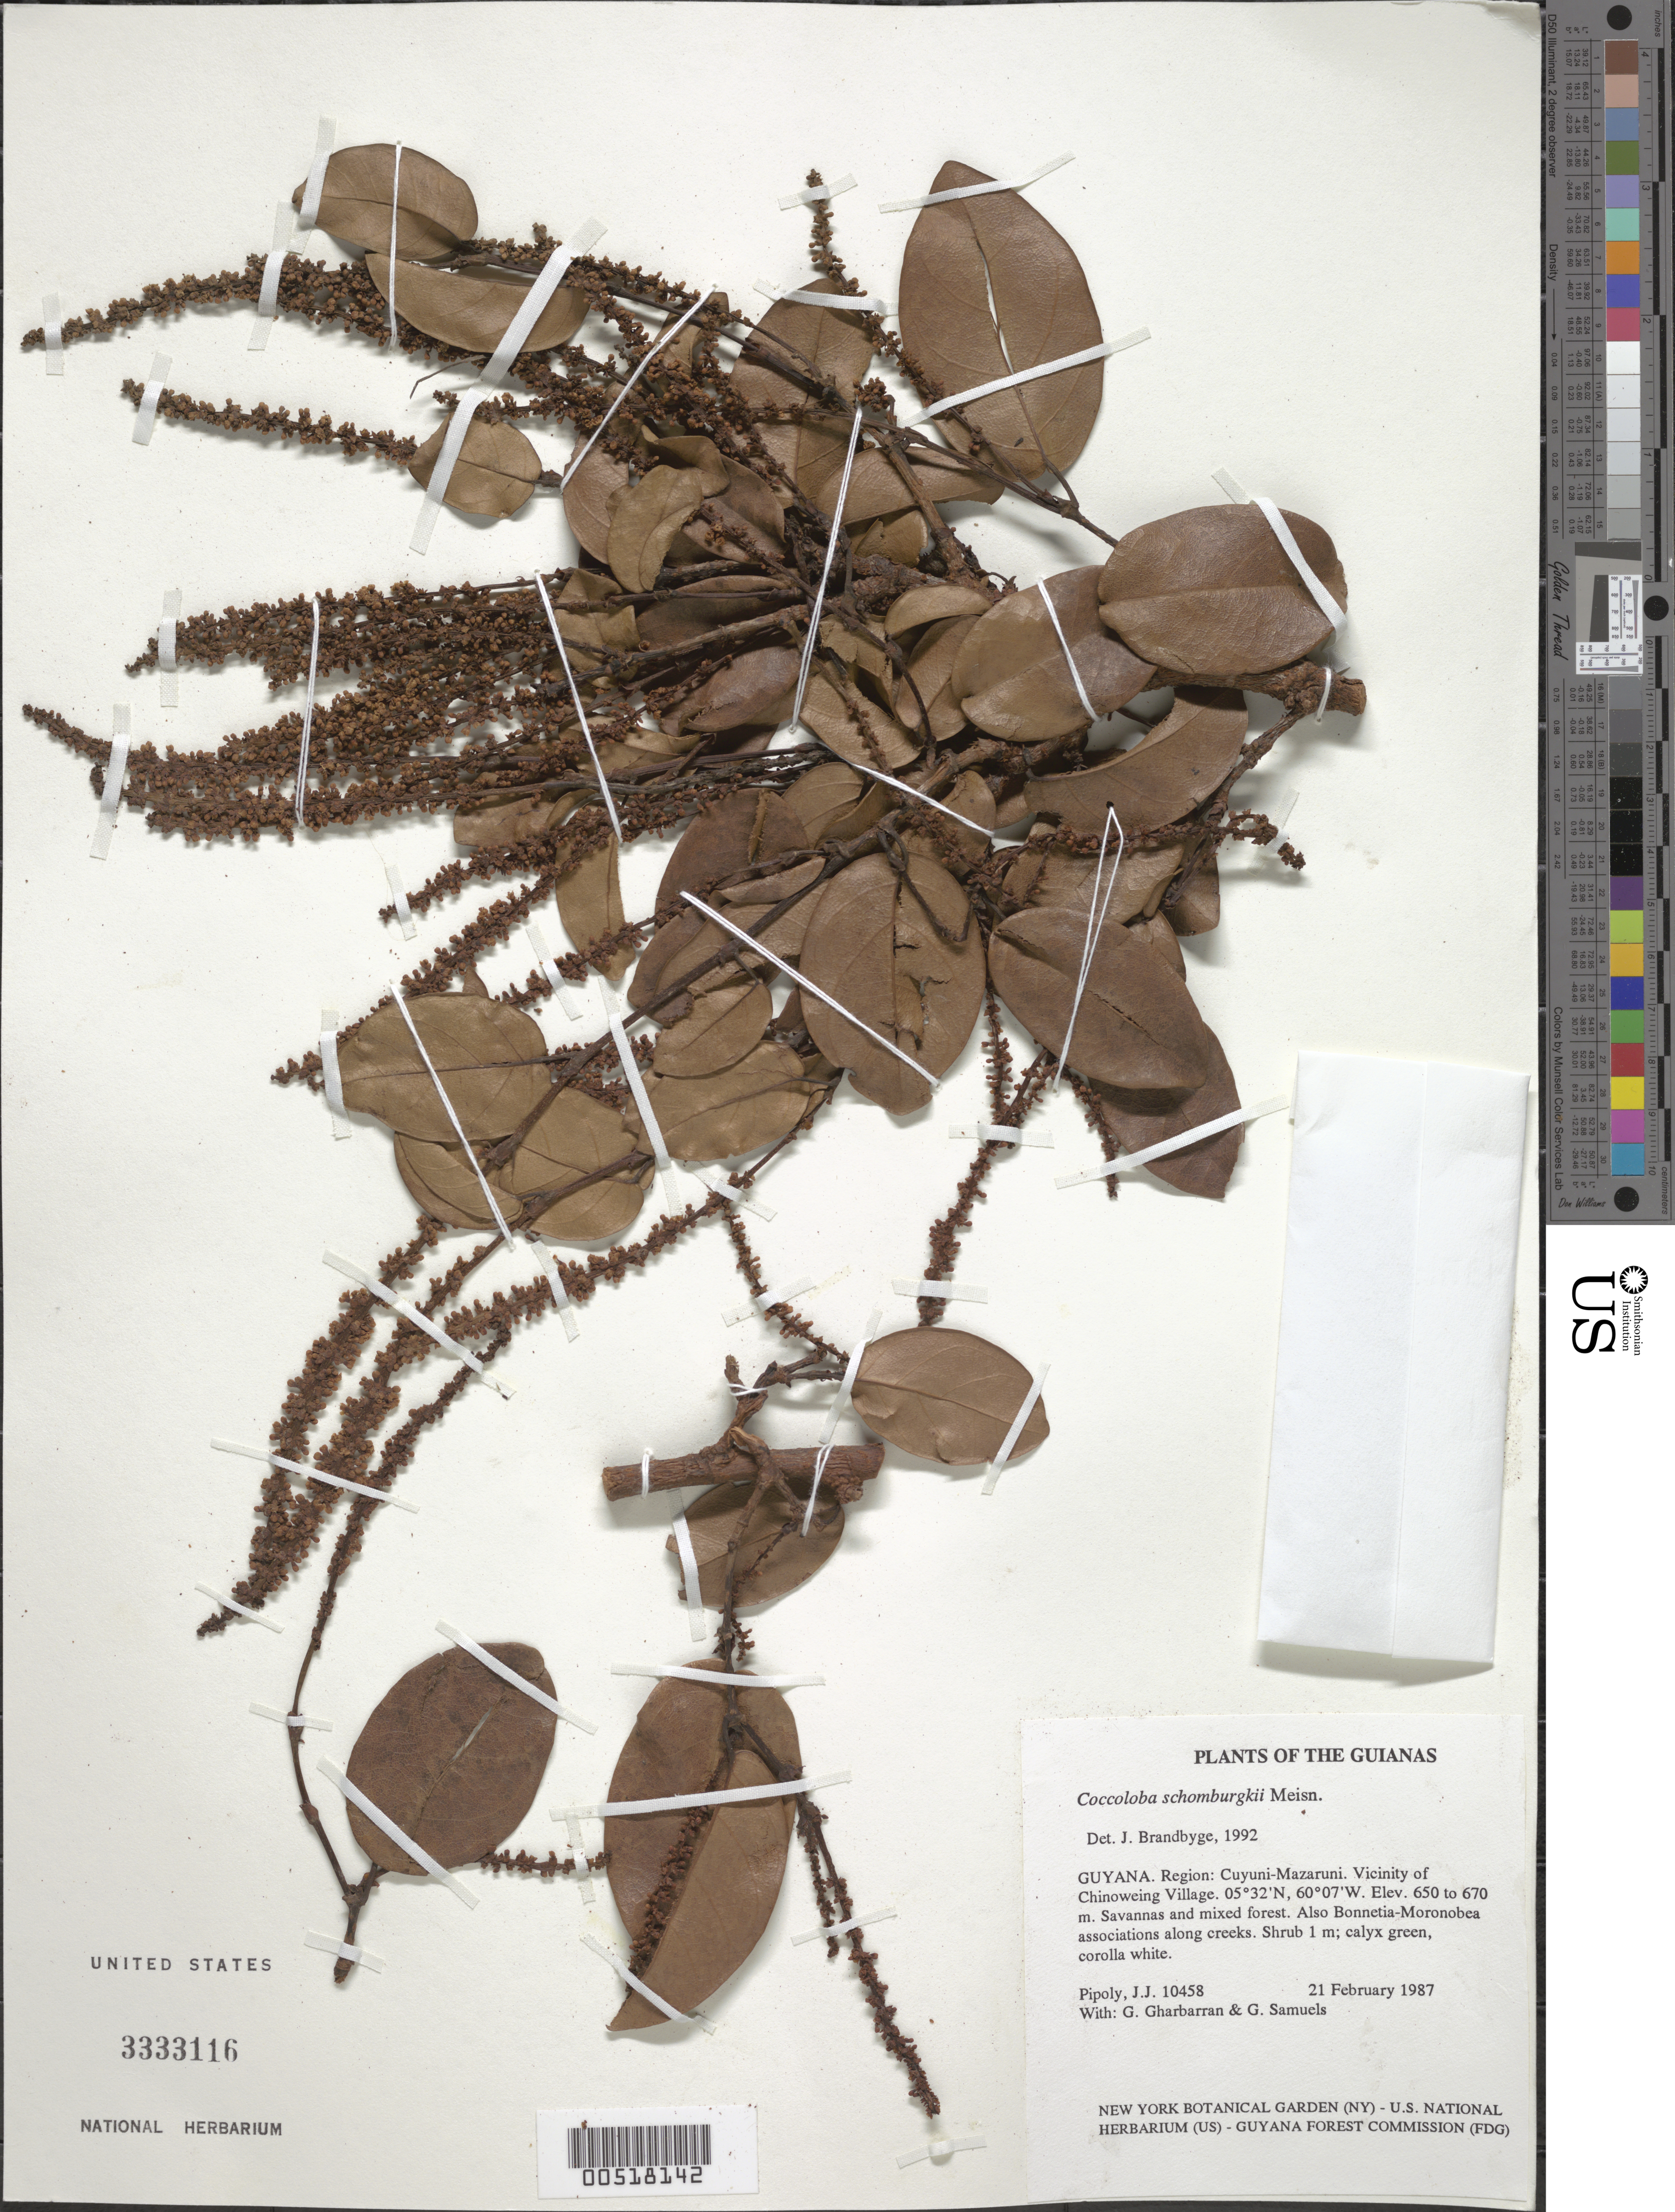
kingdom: Plantae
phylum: Tracheophyta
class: Magnoliopsida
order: Caryophyllales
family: Polygonaceae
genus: Coccoloba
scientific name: Coccoloba schomburgkii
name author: Meisn.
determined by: Brandbyge, J.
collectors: J. J. Pipoly, G. Gharbarran & G. Samuels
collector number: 10458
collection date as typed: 21 February 1987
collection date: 1987-02-21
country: Guyana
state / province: Cuyuni-Mazaruni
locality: Vicinity of Chinoweing Village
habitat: Savannas and mixed forest. Also Bonnetia-Moronobea associations along creeks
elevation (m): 650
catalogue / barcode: US 3333116